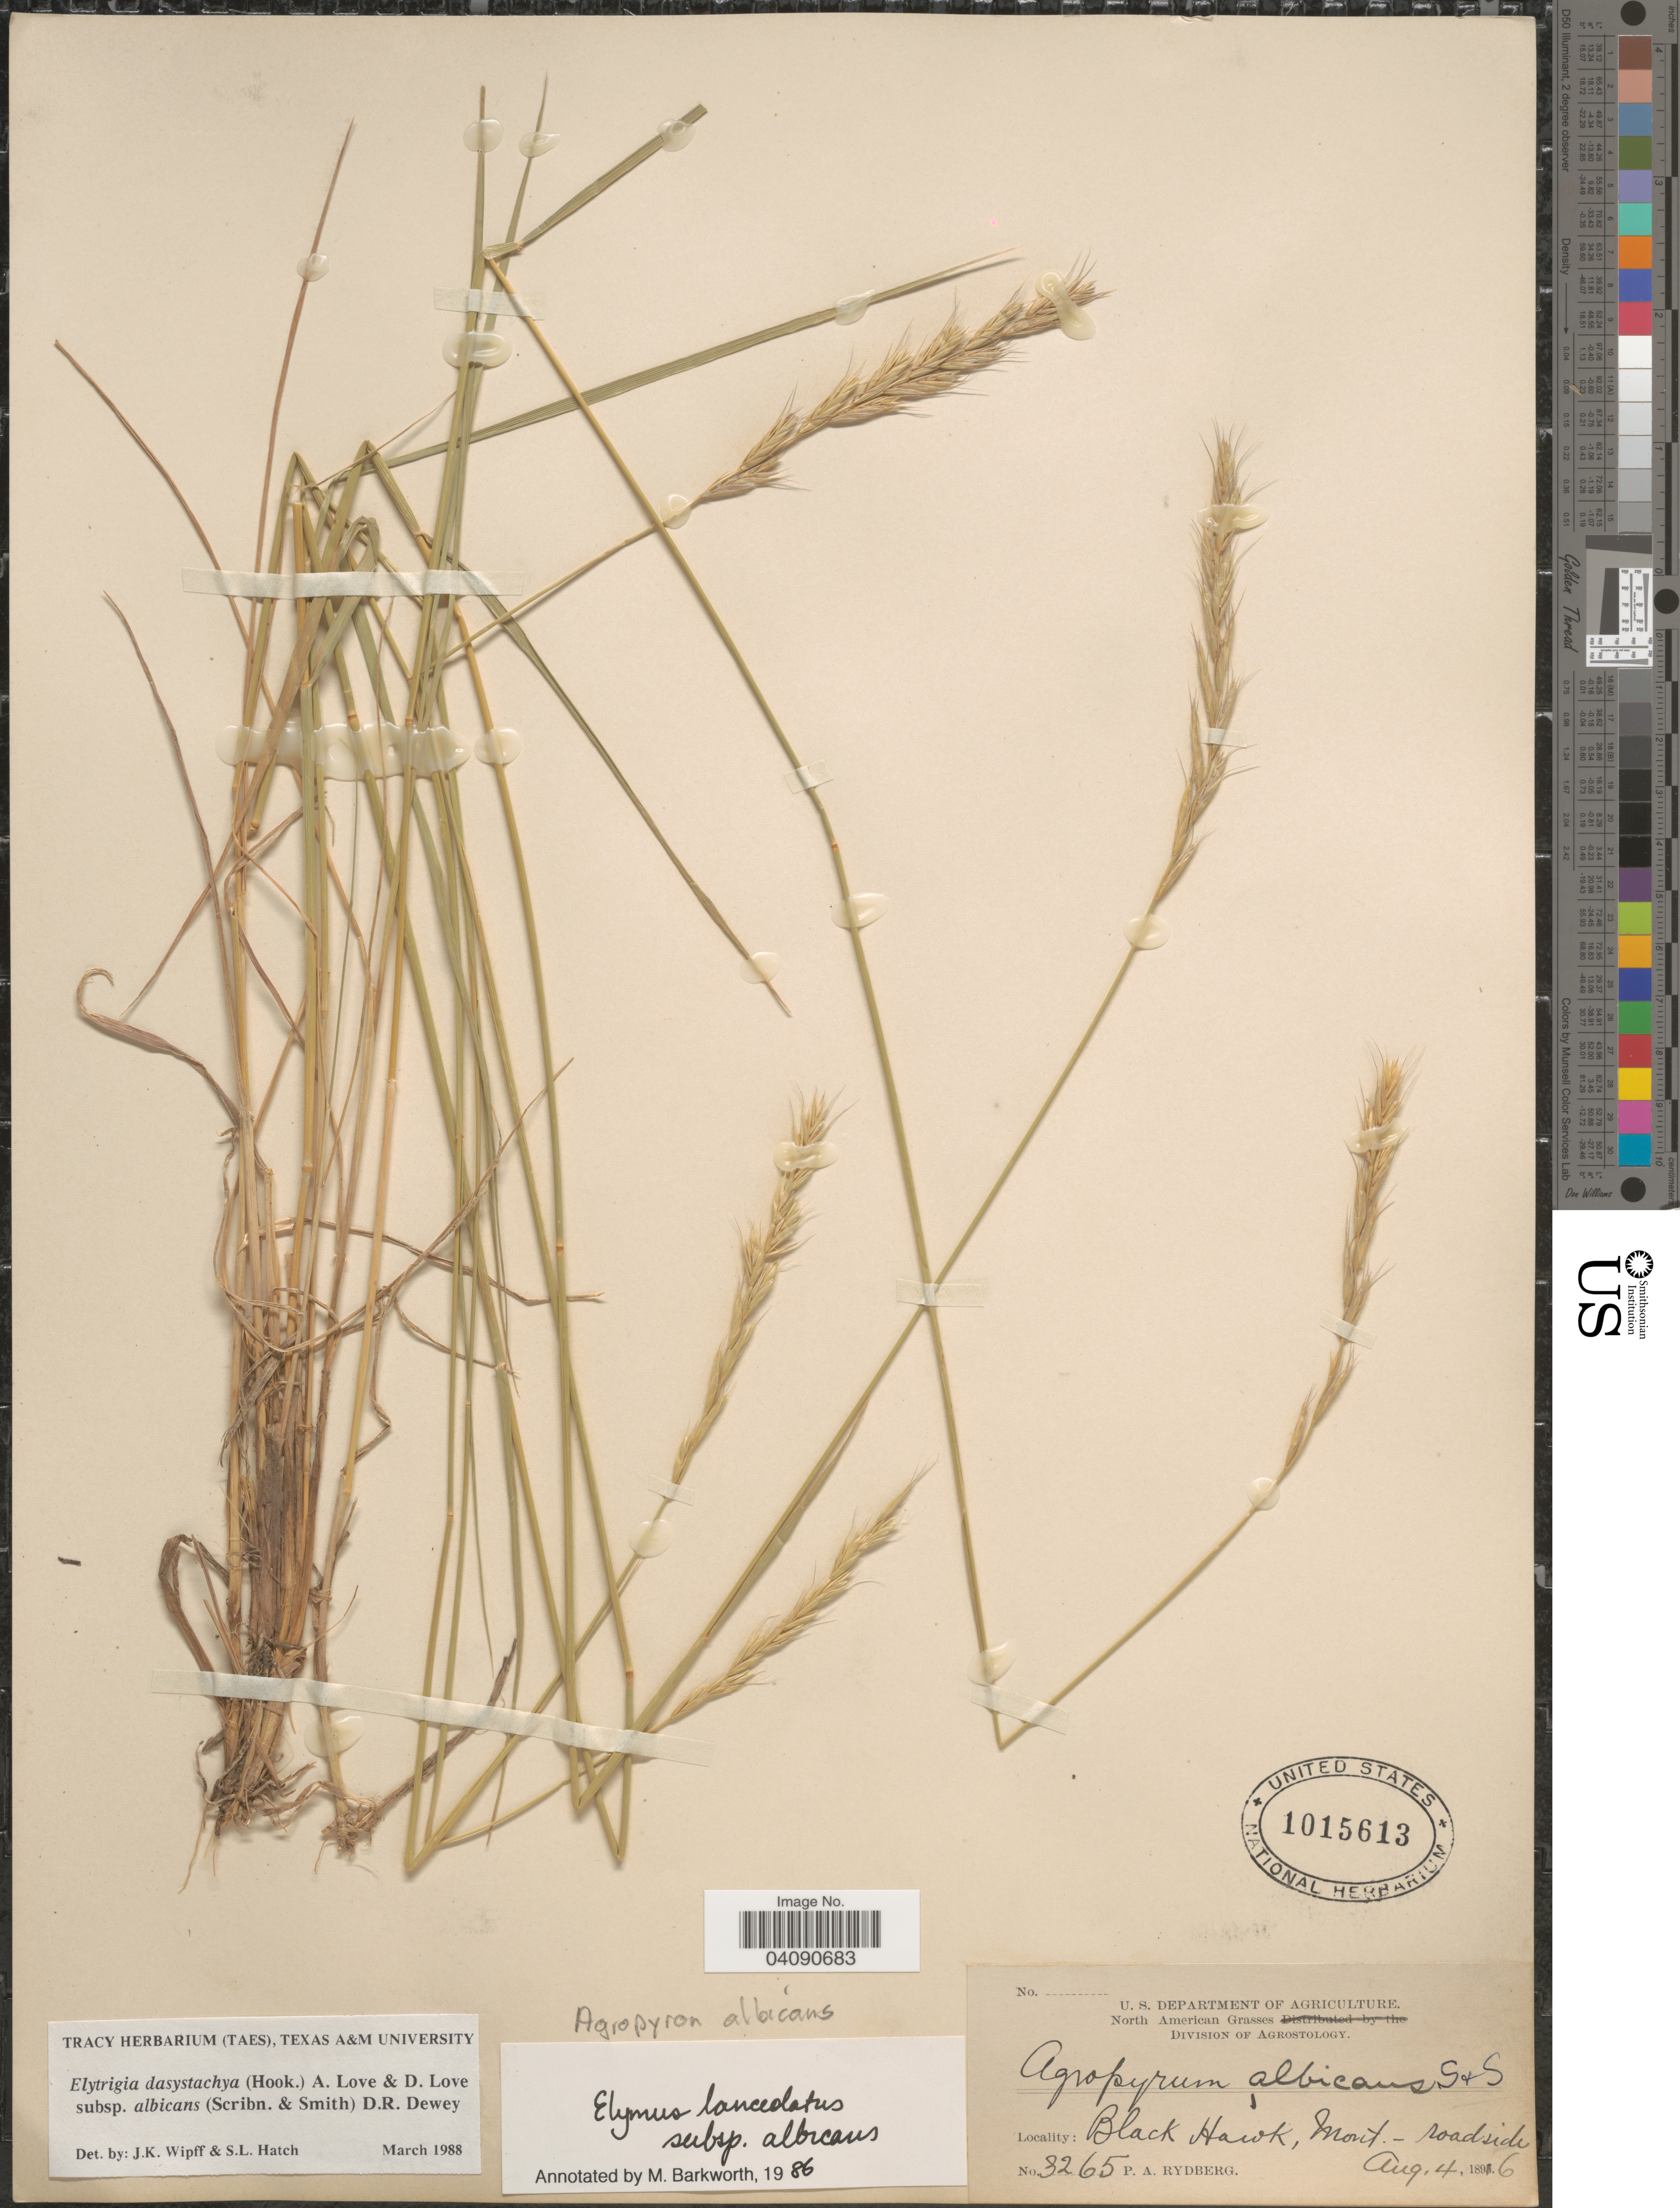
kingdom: Plantae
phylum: Tracheophyta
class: Liliopsida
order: Poales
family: Poaceae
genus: Elymus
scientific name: Elymus albicans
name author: (Scribn. & J.G. Sm.) Á. Löve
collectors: P. A. Rydberg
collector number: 3265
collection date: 1896-08-04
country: United States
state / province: Montana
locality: Black Hawk,-roadside.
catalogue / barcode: US 1015613